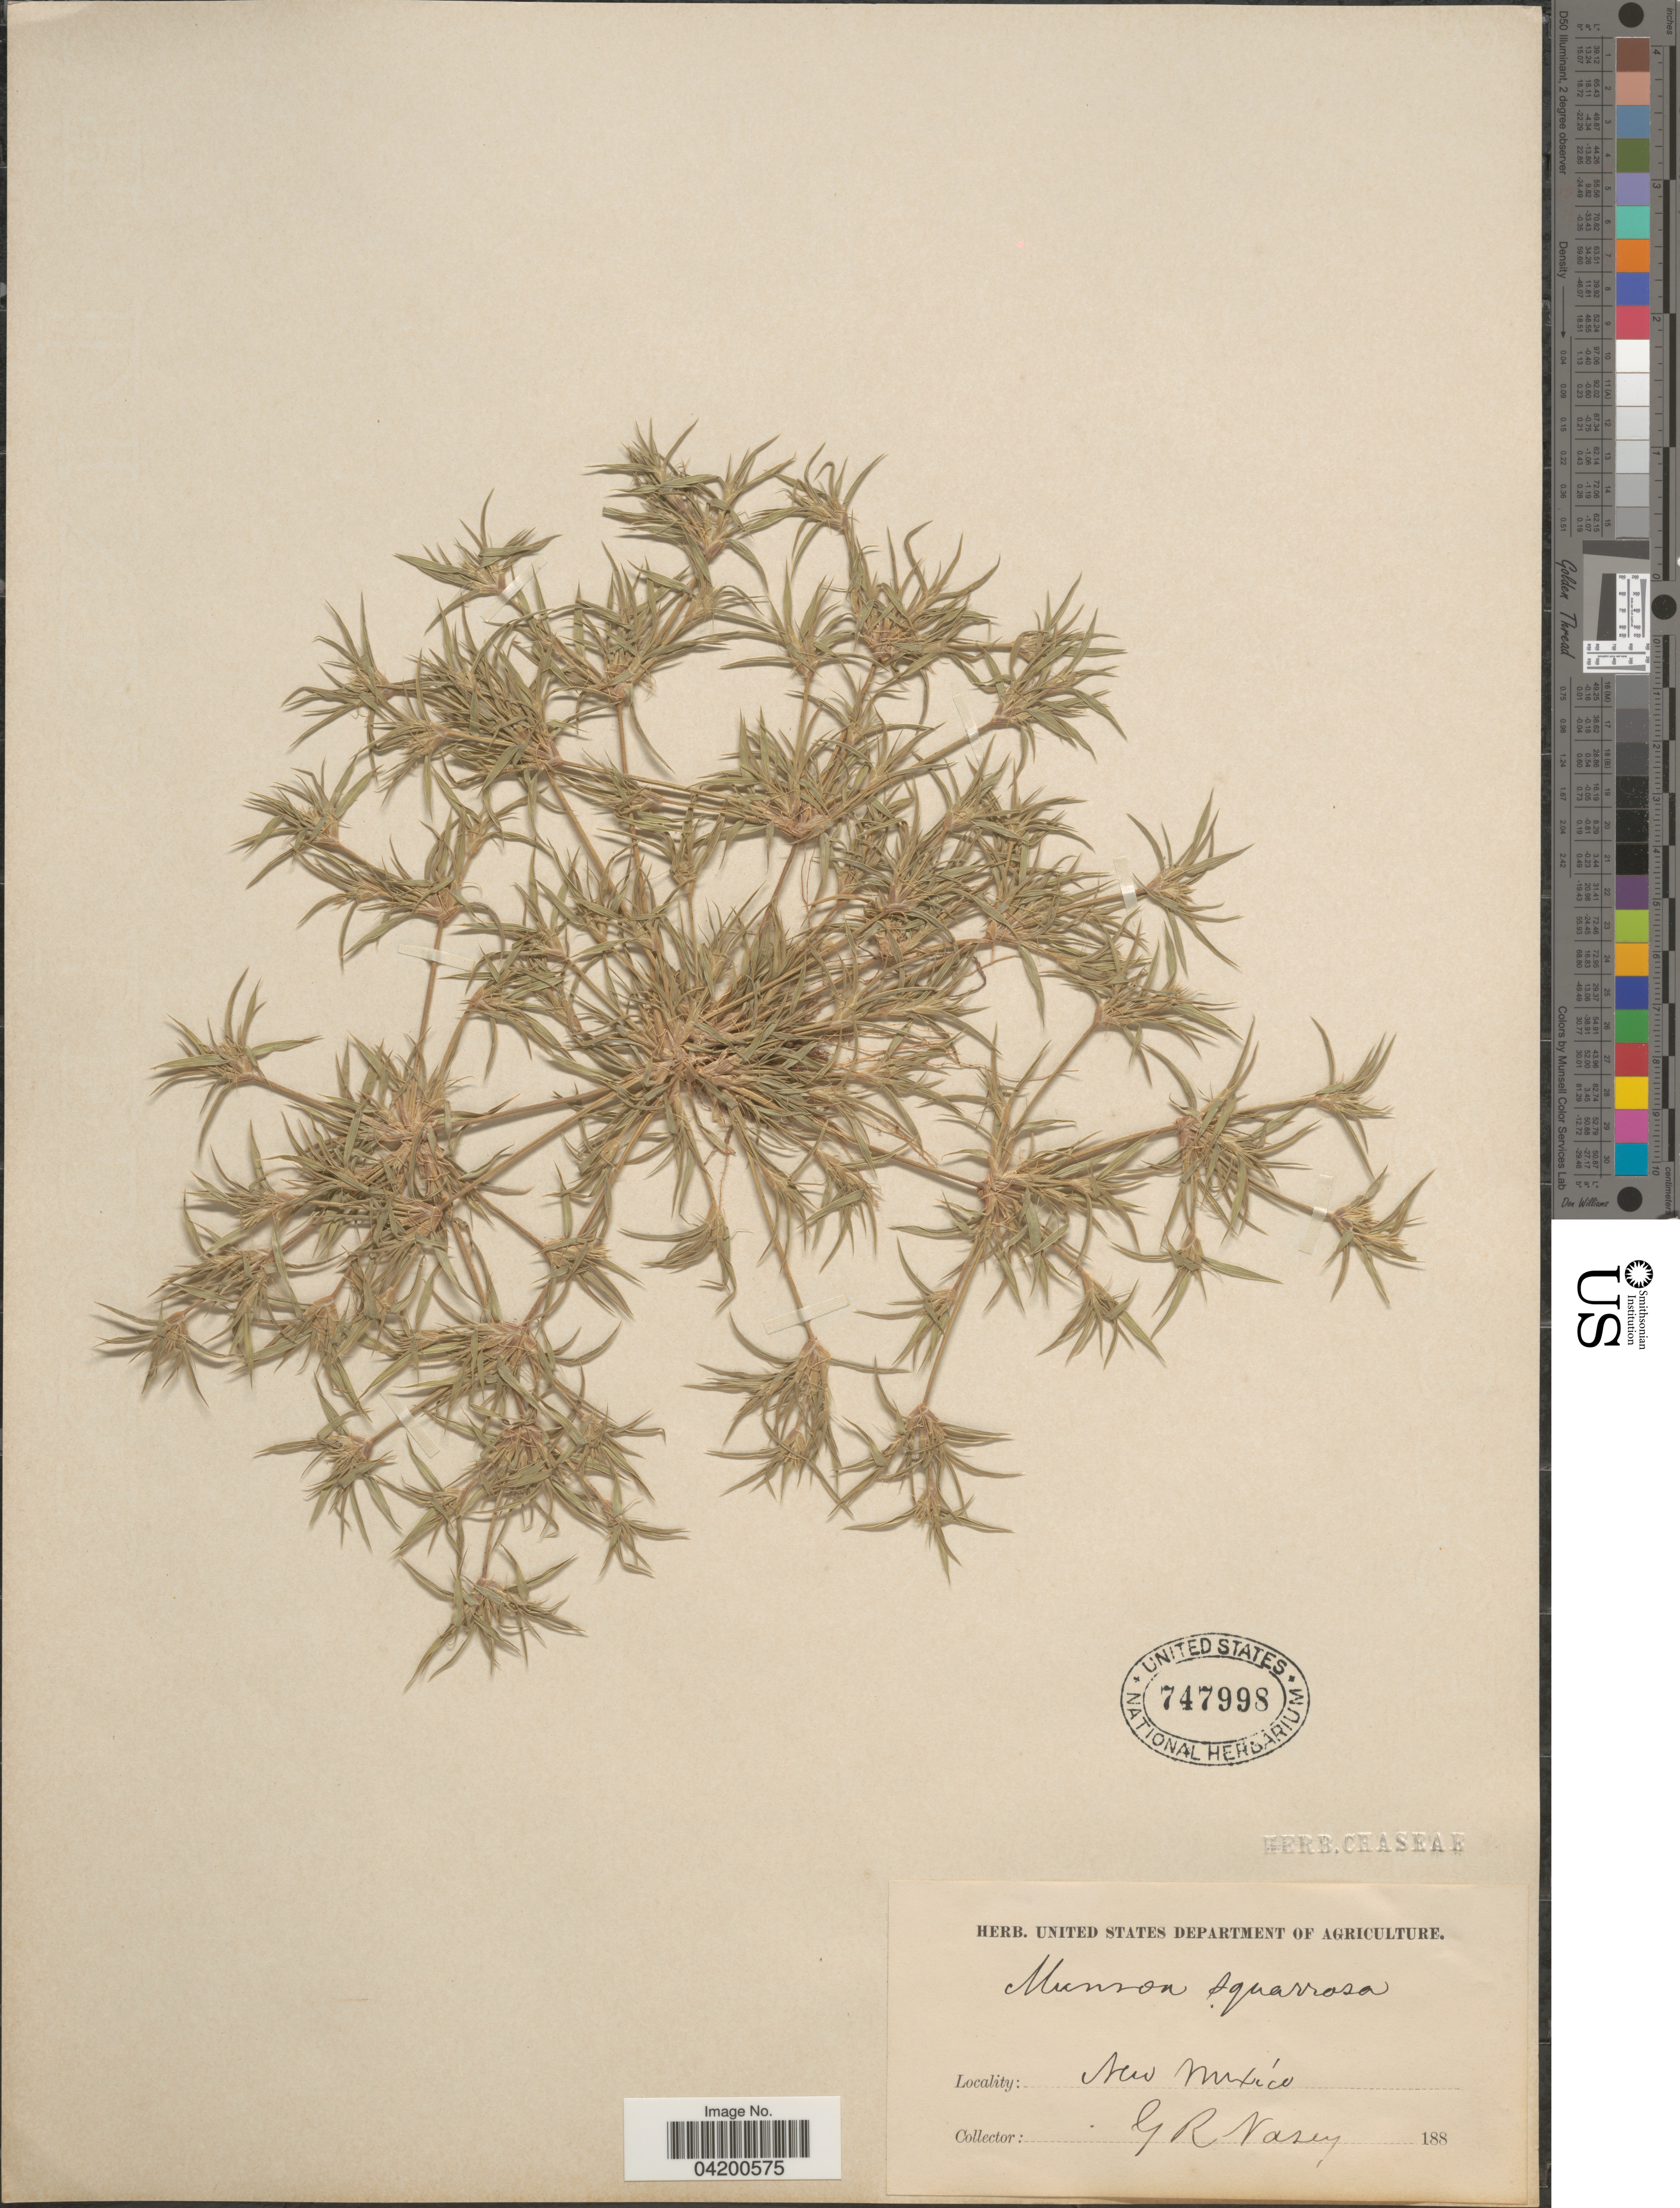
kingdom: Plantae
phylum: Tracheophyta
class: Liliopsida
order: Poales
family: Poaceae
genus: Munroa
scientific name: Munroa squarrosa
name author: (Nutt.) Torr.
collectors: G. R. Vasey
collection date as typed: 188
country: United States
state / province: New Mexico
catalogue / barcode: US 747998